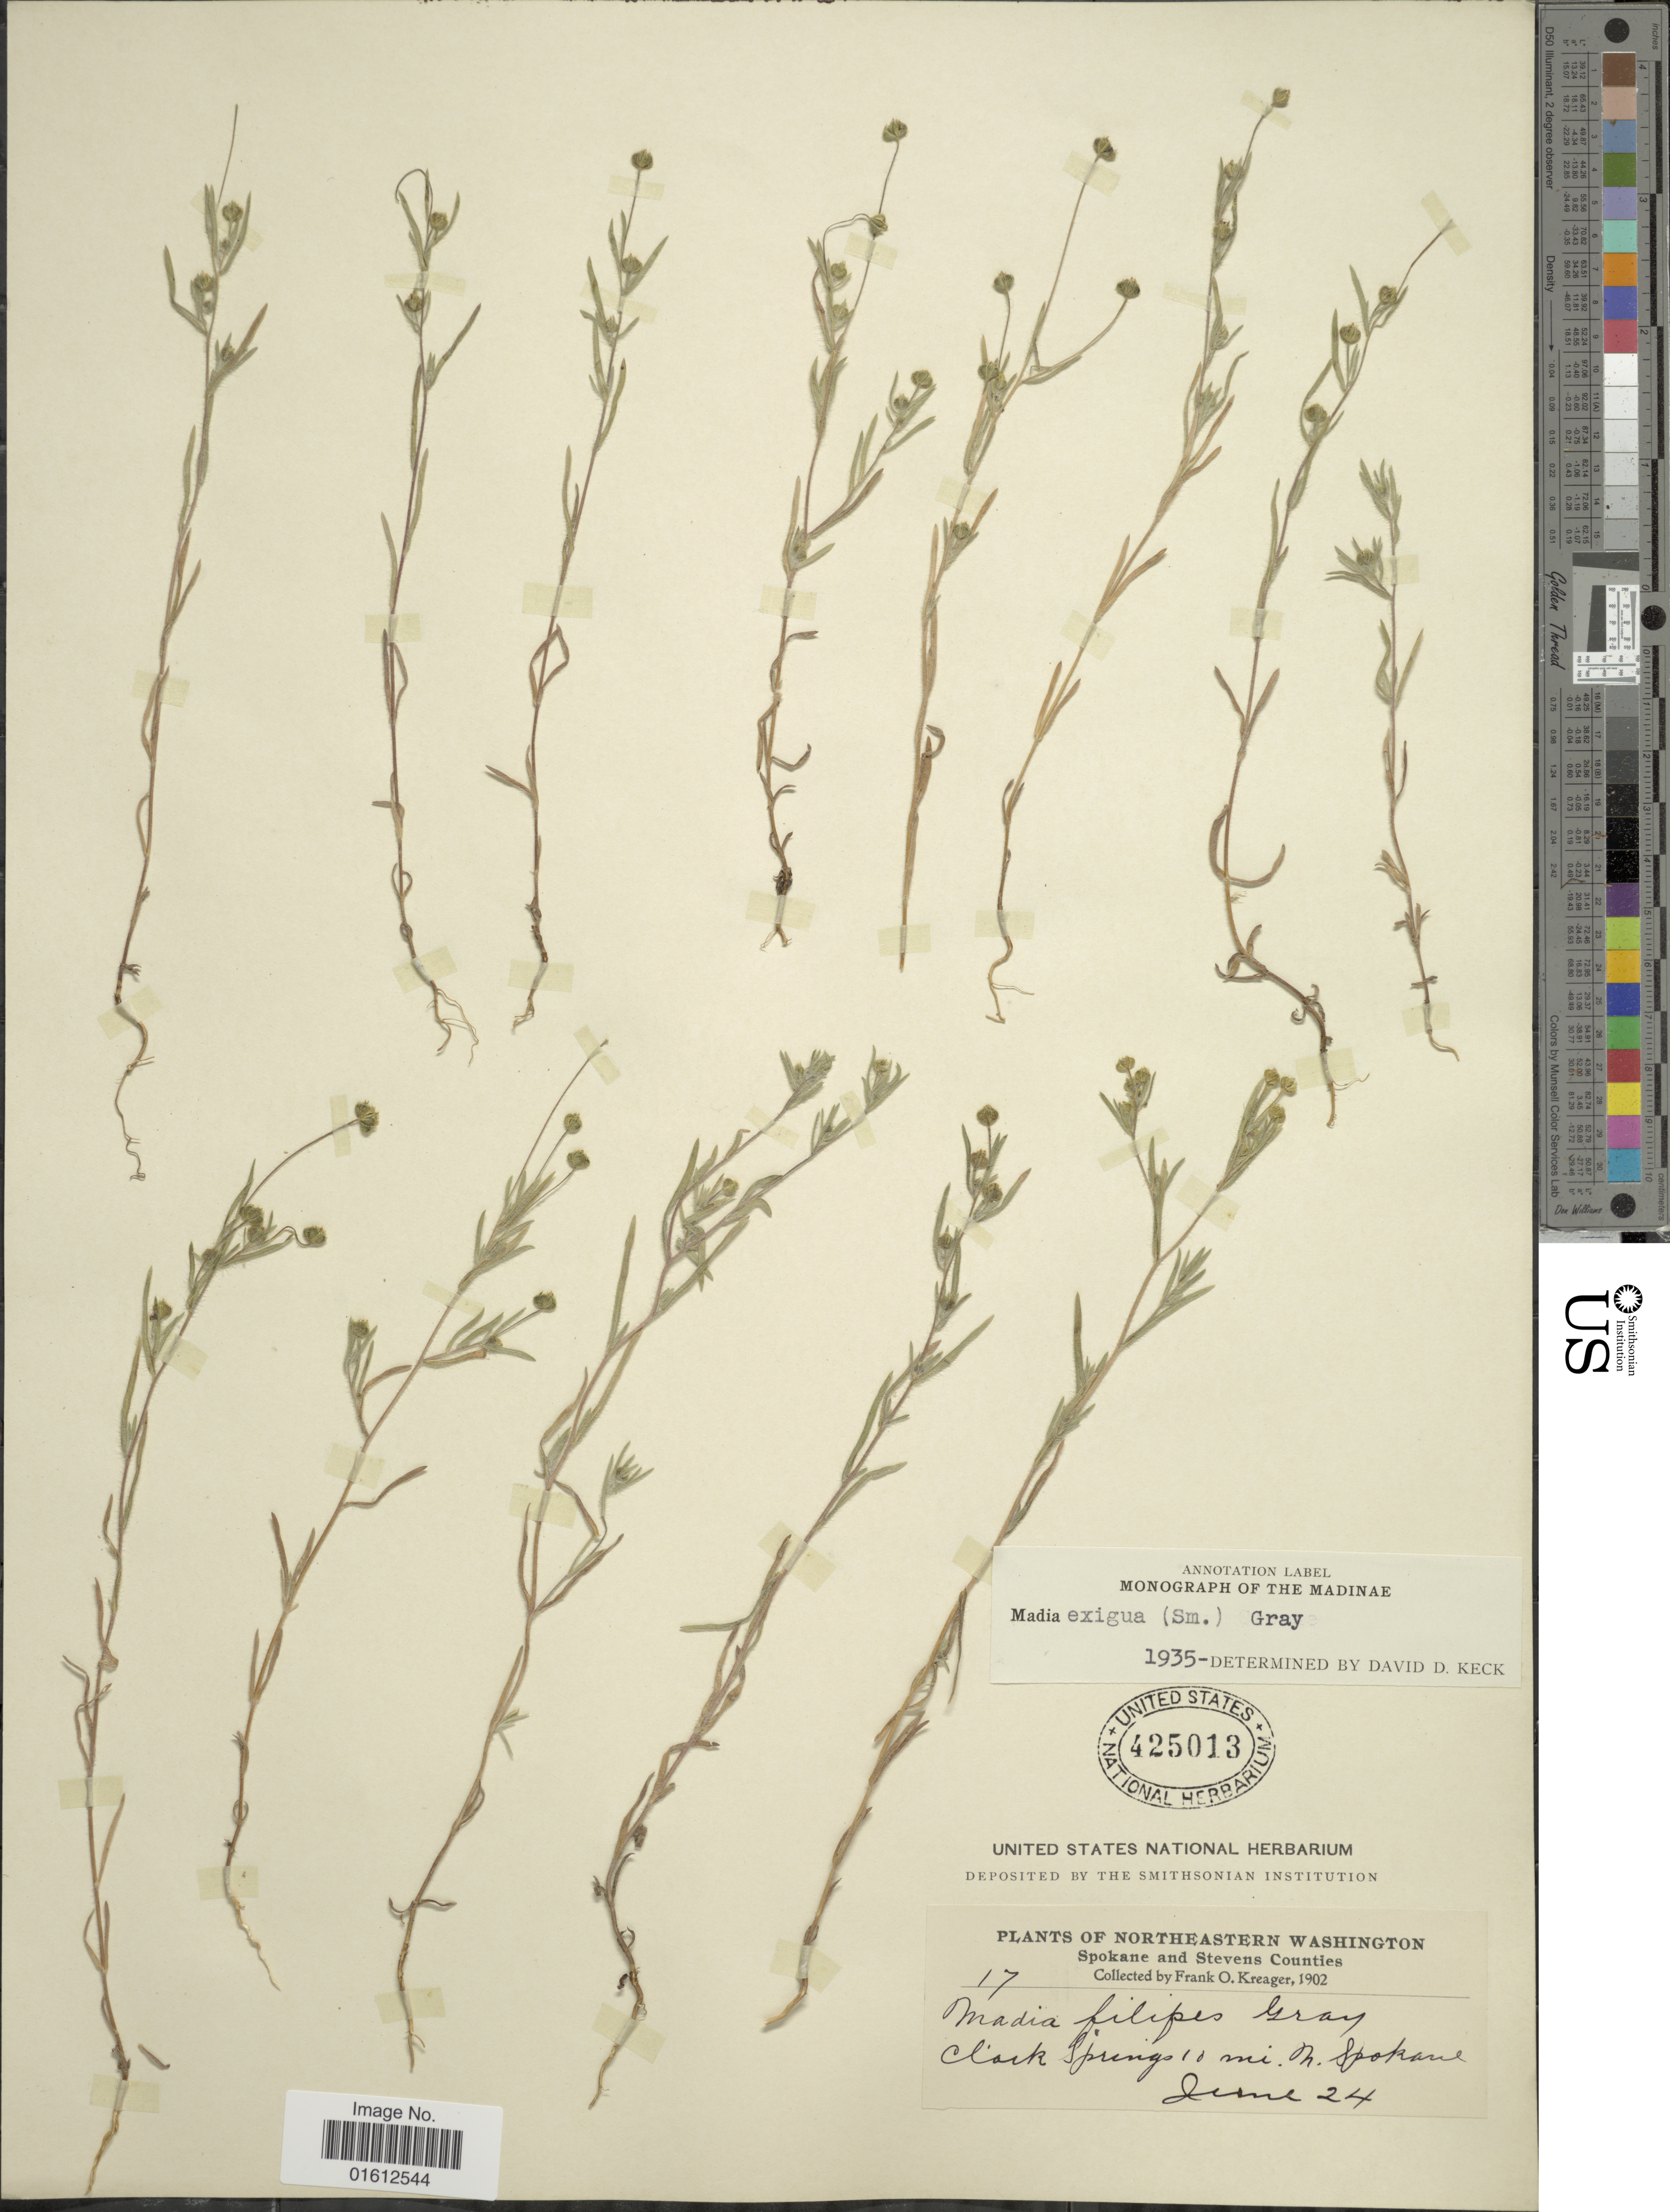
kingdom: Plantae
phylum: Tracheophyta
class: Magnoliopsida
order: Asterales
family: Asteraceae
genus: Madia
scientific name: Madia exigua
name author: (Sm.) A. Gray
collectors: F. Kreager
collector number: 17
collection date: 1902-06-24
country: United States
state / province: Washington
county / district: Spokane / Stevens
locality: Northeastern Washington. Spokane and Stevens Counties. Clark Springs. 10 mi. N. Spokane.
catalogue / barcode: US 425013